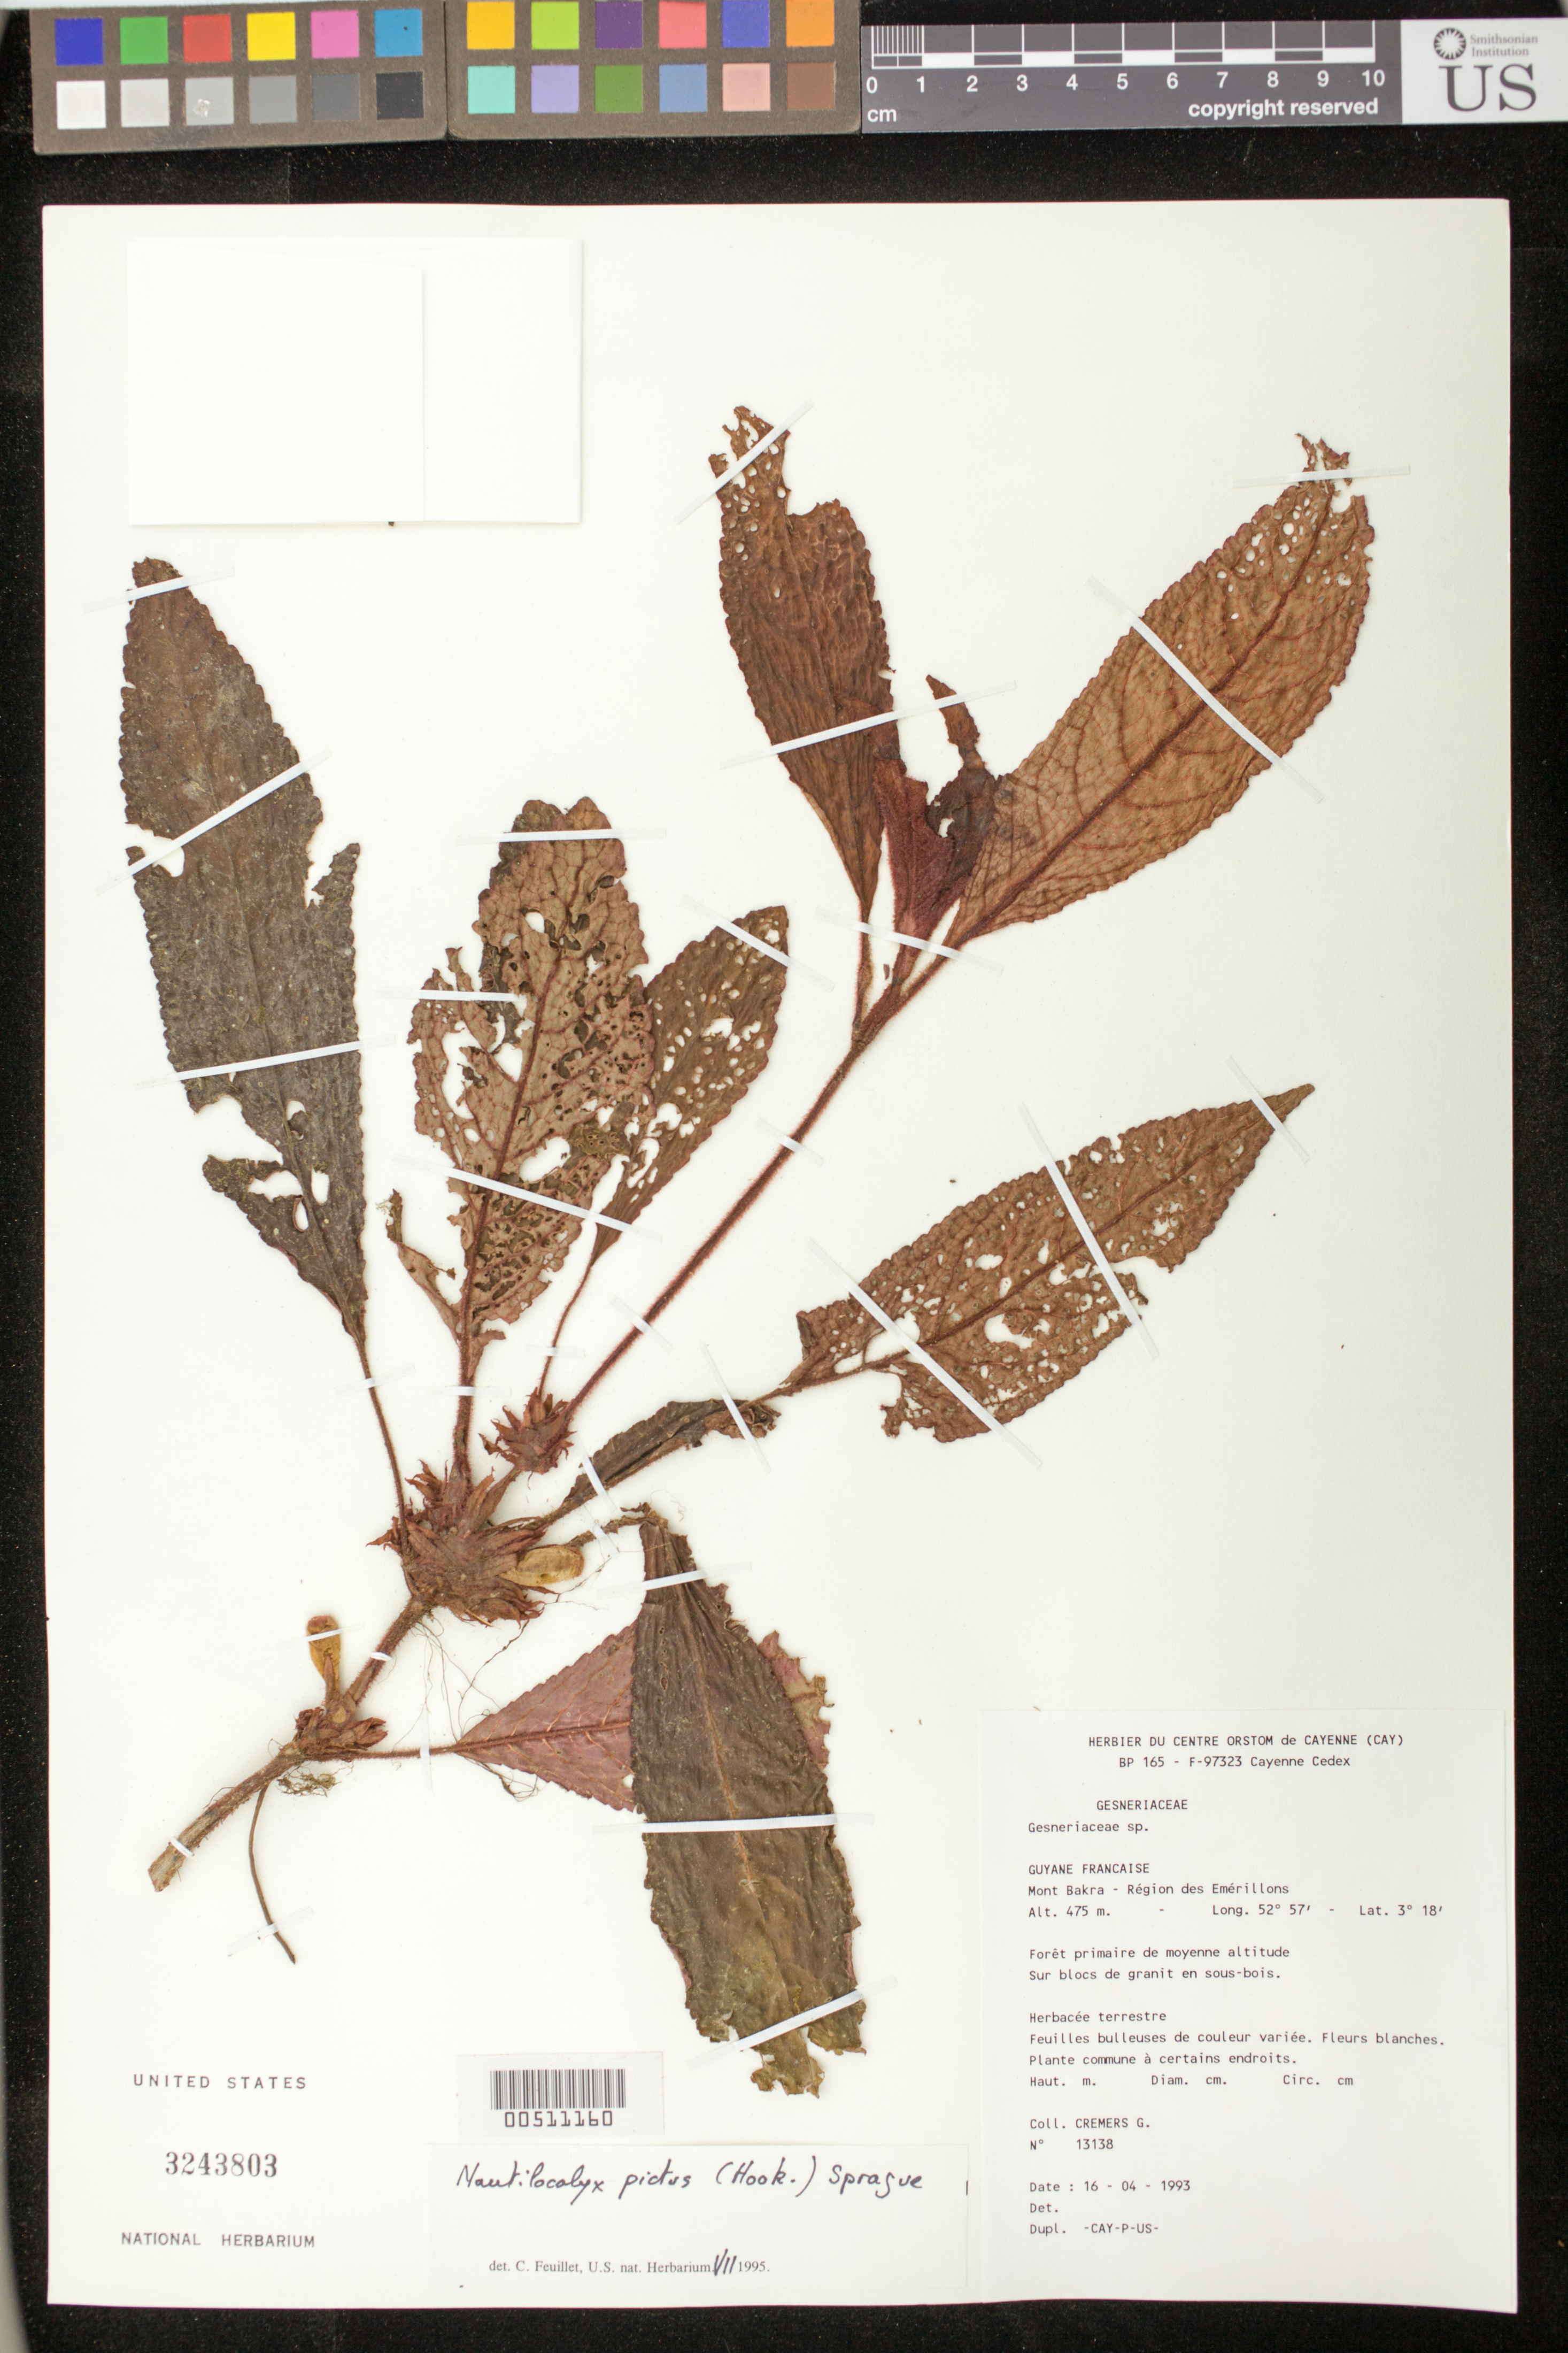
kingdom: Plantae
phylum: Tracheophyta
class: Magnoliopsida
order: Lamiales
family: Gesneriaceae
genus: Nautilocalyx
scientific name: Nautilocalyx pictus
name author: (Hook.) Sprague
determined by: Feuillet, C.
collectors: G. Cremers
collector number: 13138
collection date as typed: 16 Apr 1993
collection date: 1993-04-16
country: French Guiana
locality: Mont Bakra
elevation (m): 475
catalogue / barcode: US 3243803